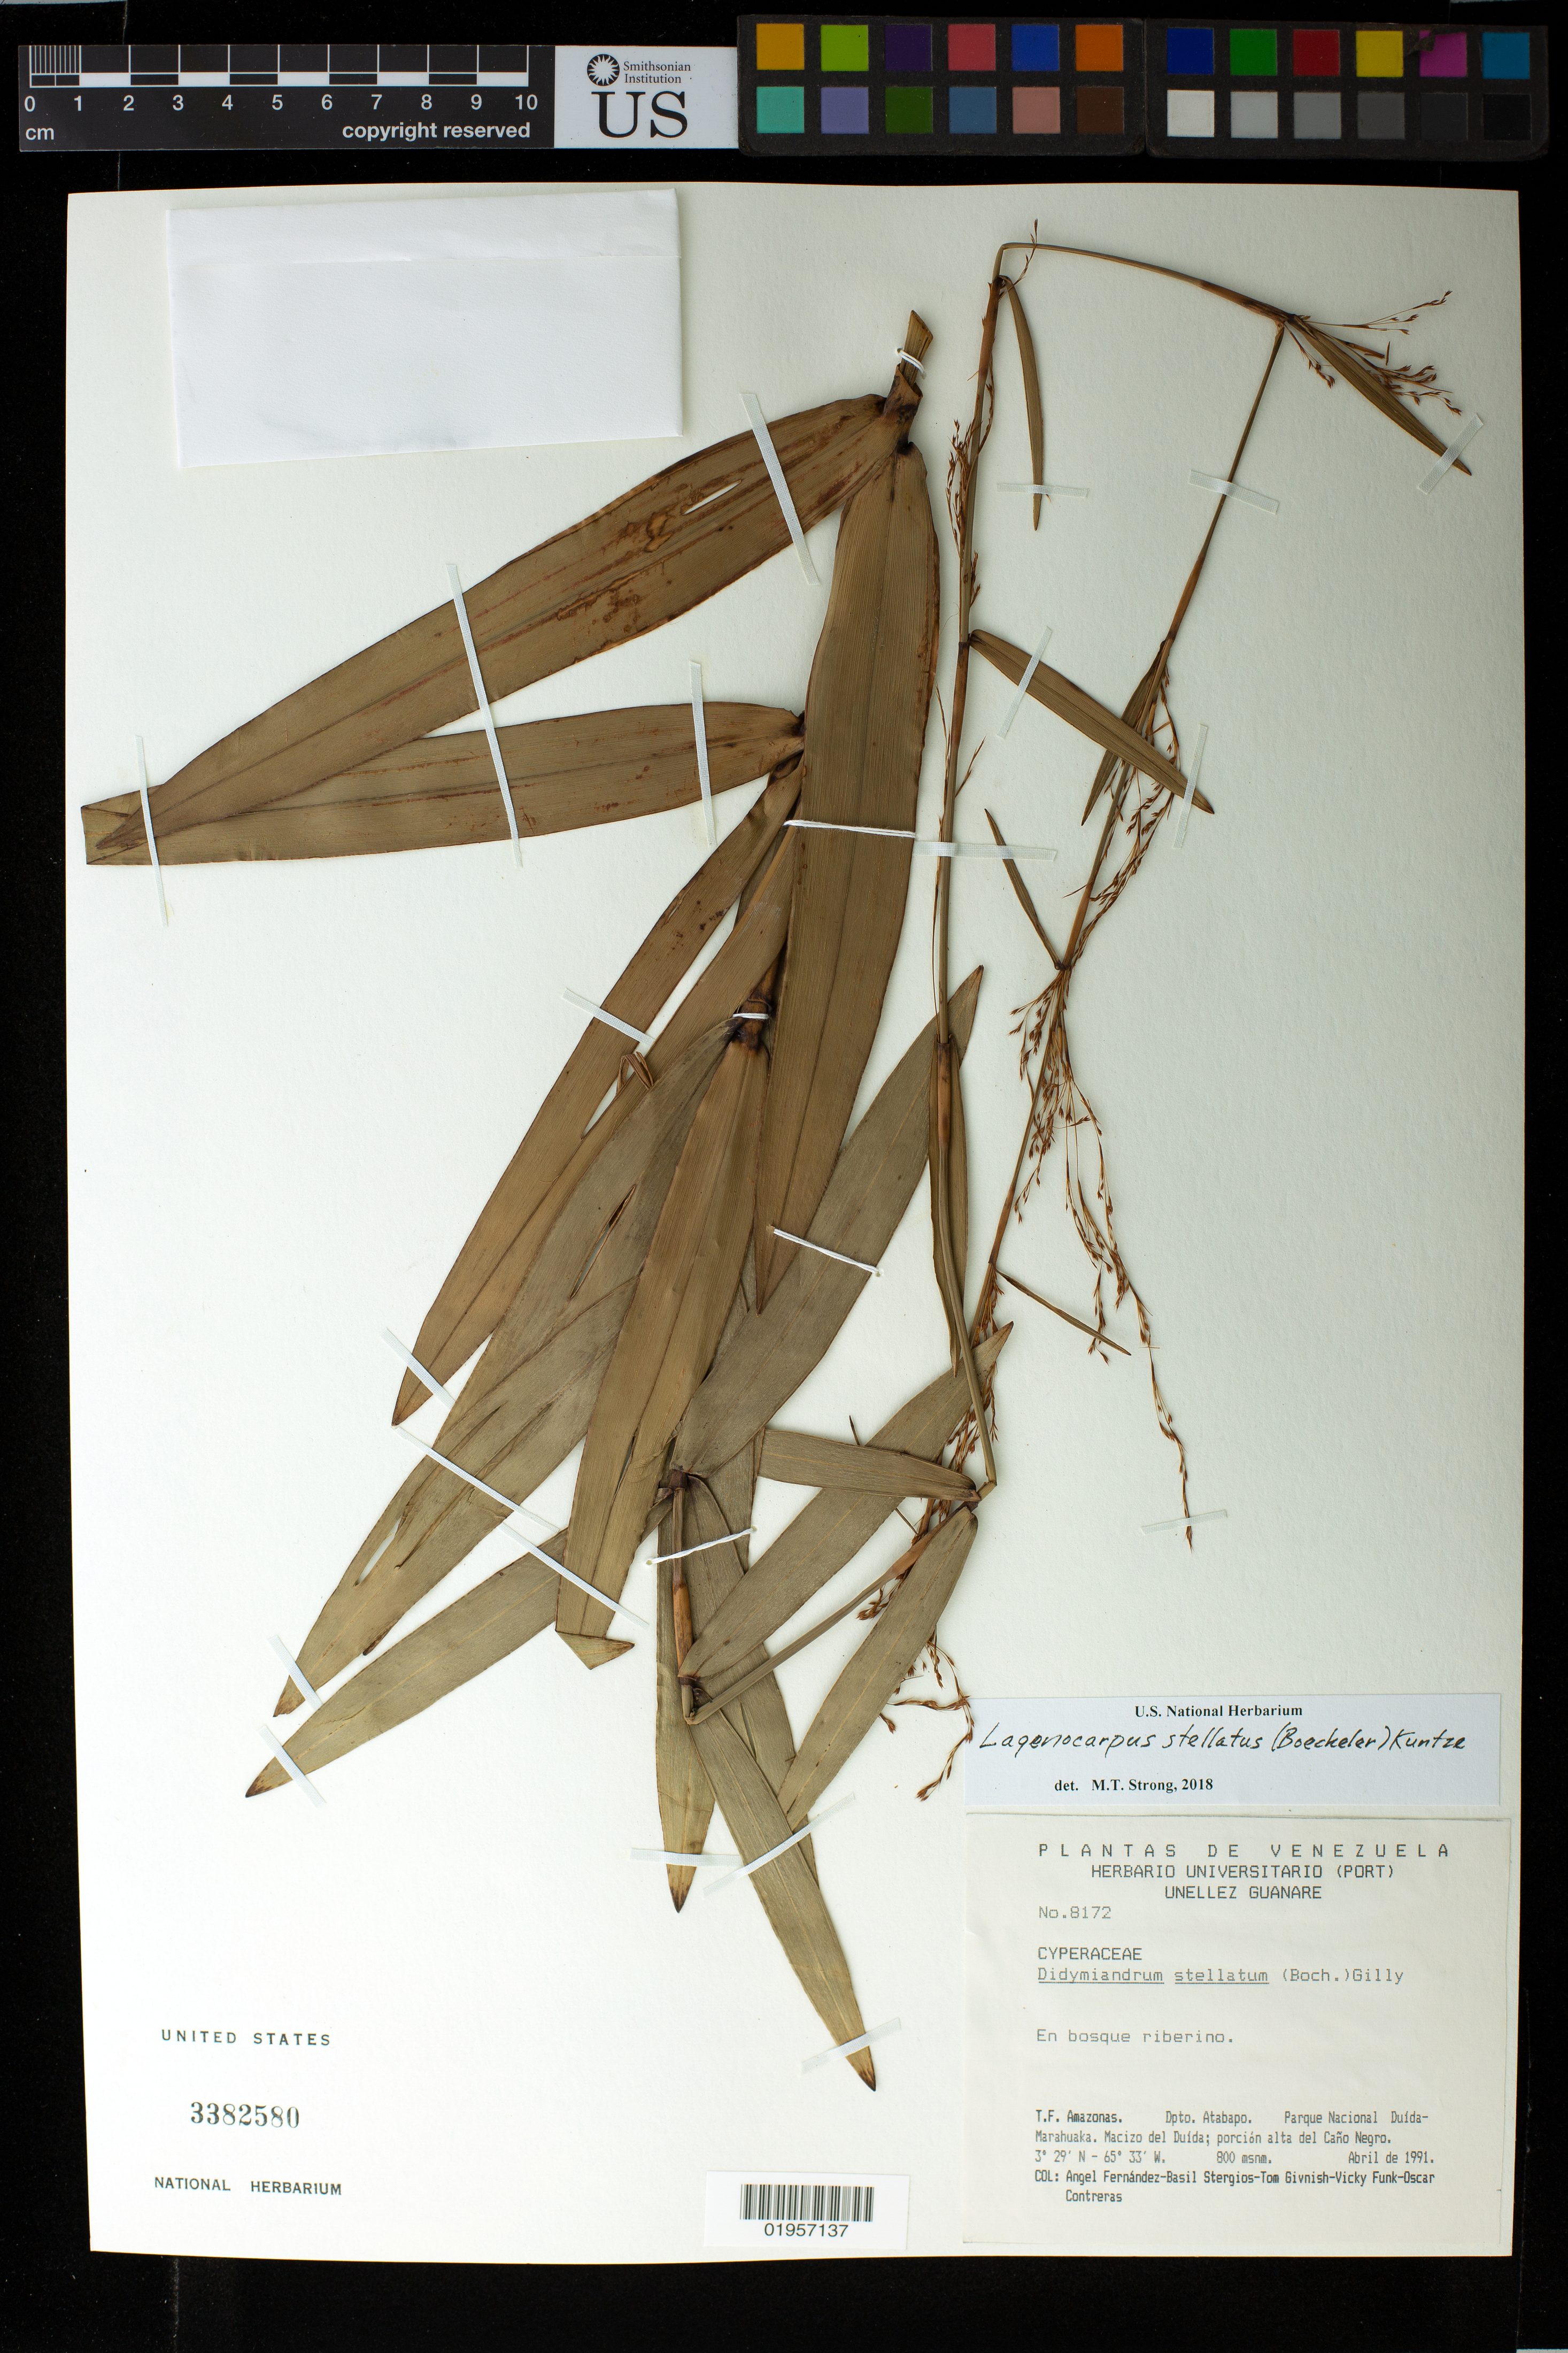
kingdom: Plantae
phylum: Tracheophyta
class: Liliopsida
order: Poales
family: Cyperaceae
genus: Didymiandrum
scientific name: Didymiandrum stellatum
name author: (Boeckeler) Gilly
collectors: A. Fernández, B. G. Stergios, T. J. Givnish, V. Funk & O. Contreras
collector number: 8172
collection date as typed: Apr-91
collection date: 1991-04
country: Venezuela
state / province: Amazonas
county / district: Atabapo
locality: Parque Nacional Duída-Marahuaka, Macizo del Duída, porcion alta del Caño Negro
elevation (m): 800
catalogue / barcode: US 3382580